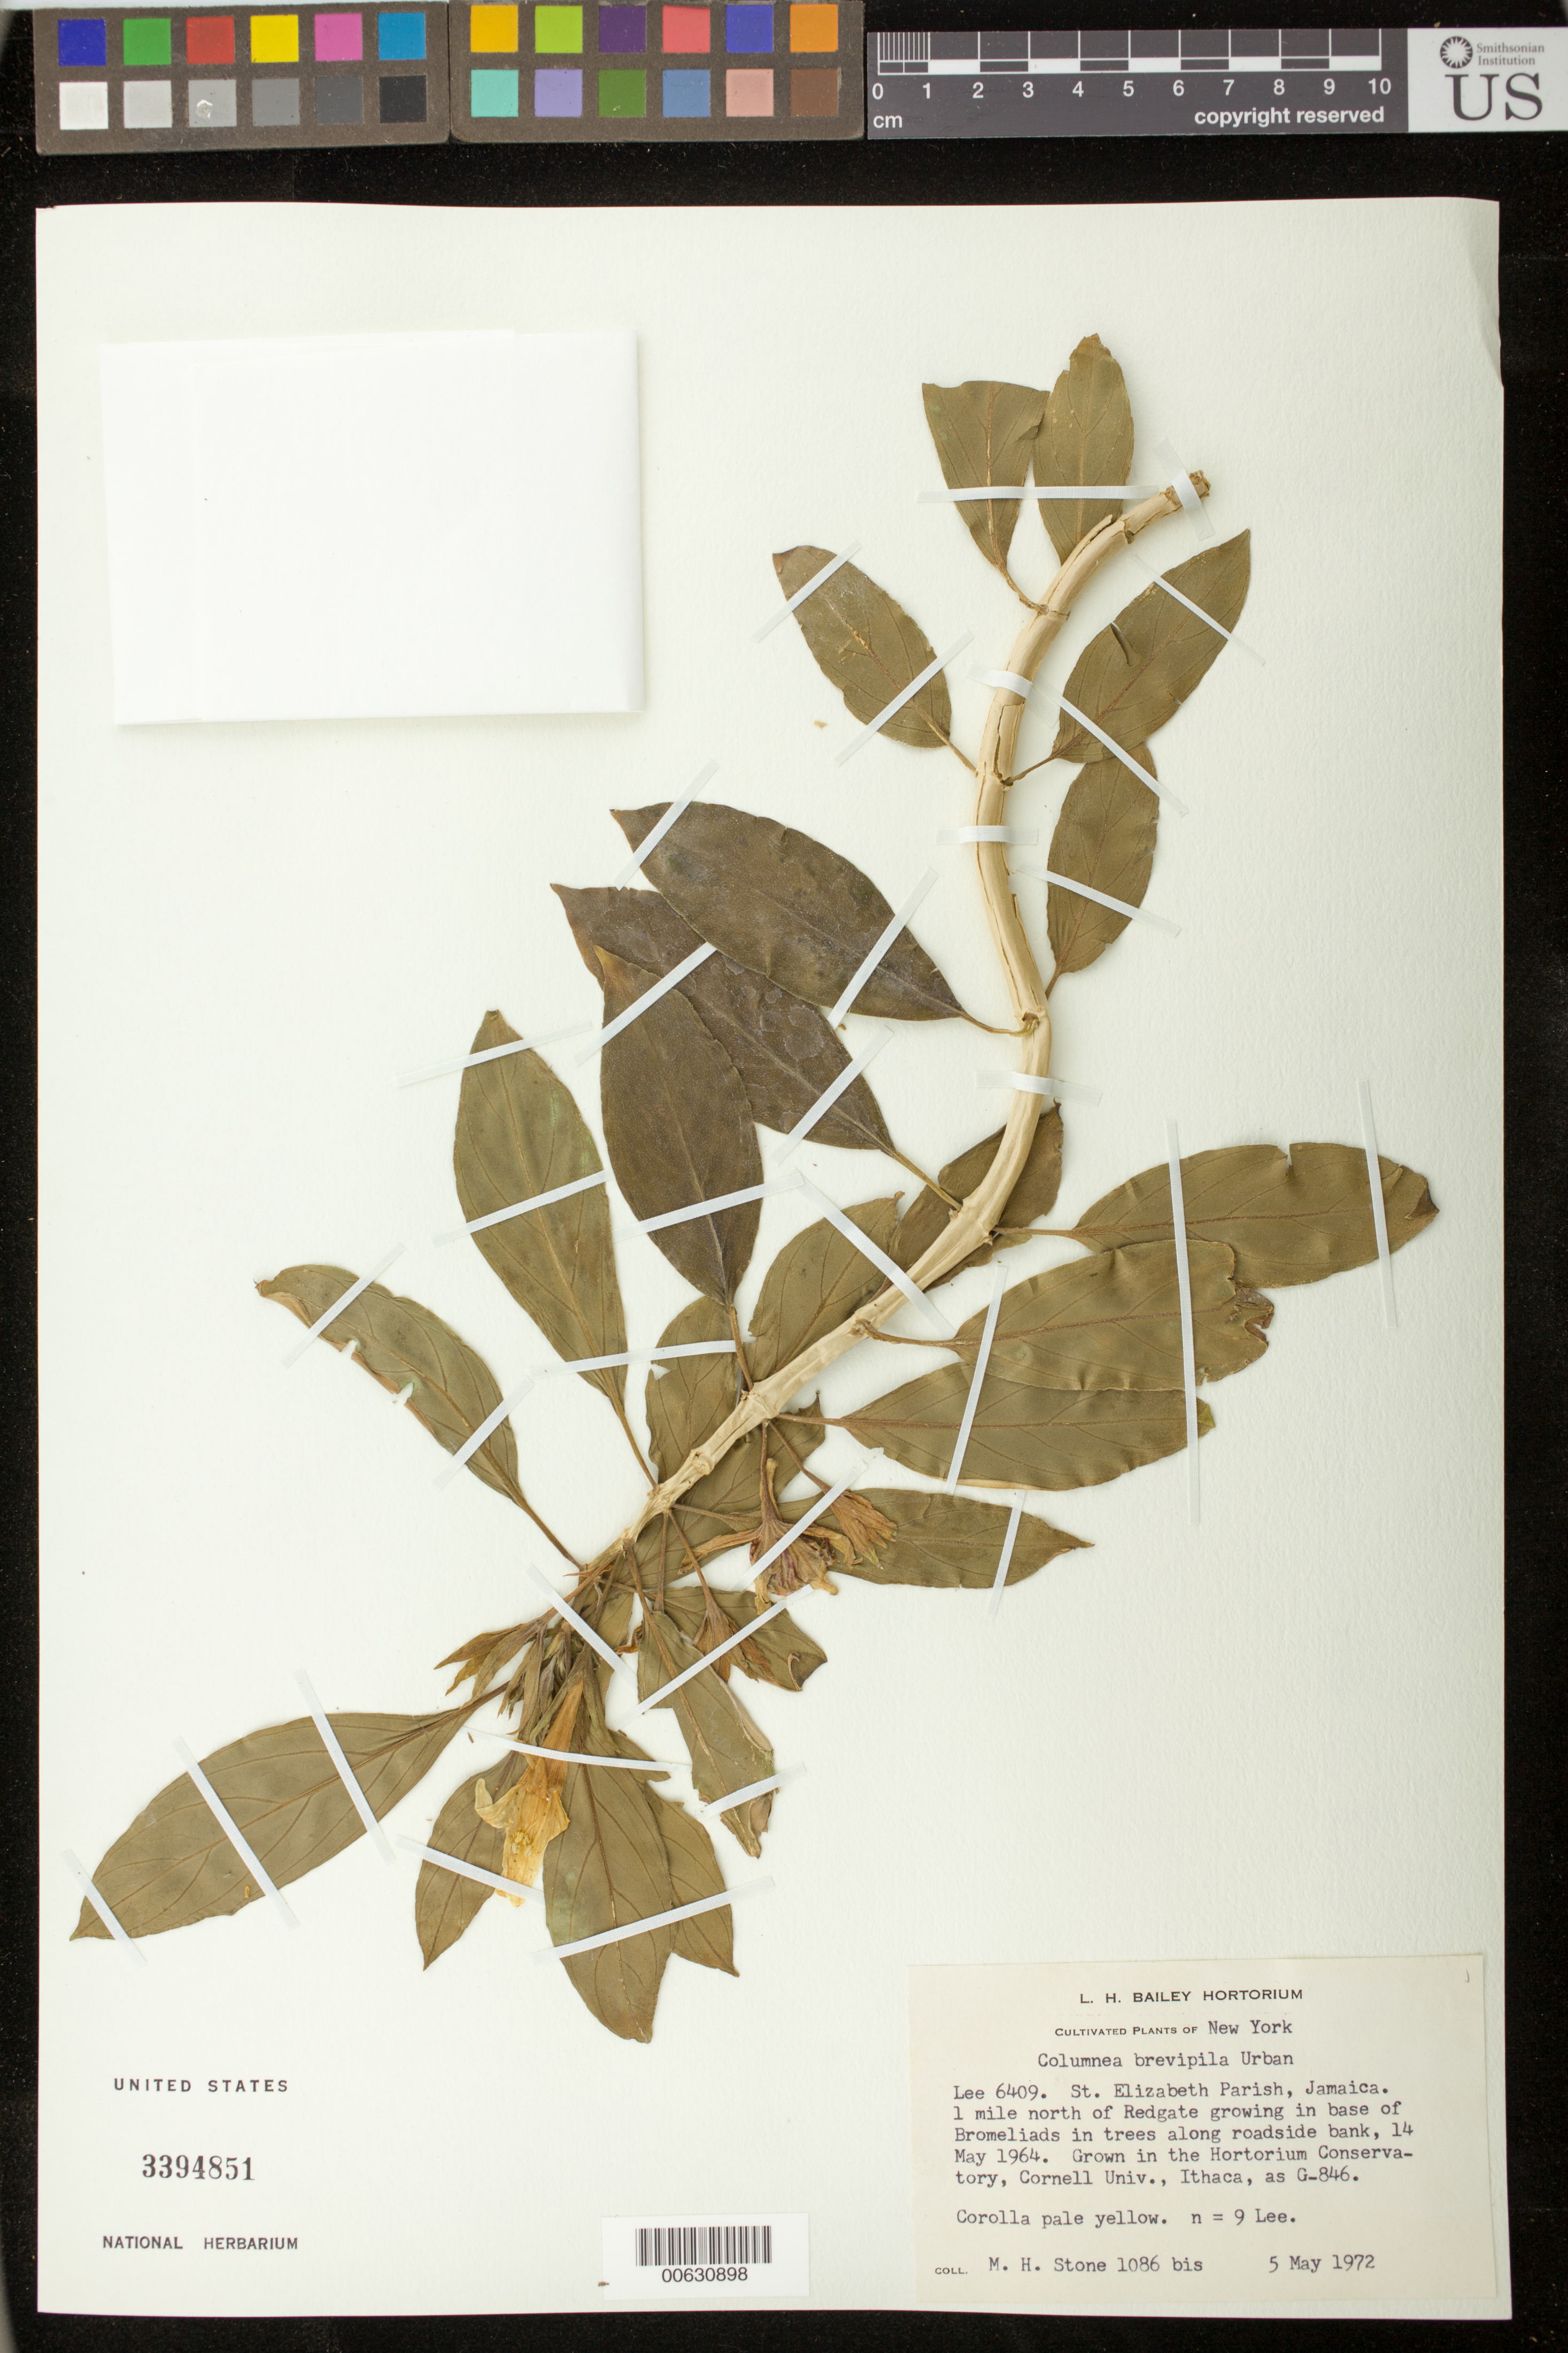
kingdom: Plantae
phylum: Tracheophyta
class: Magnoliopsida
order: Lamiales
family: Gesneriaceae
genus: Columnea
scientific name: Columnea brevipila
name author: Urb.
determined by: Skog, Laurence E.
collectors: M. Stone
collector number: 1086 bis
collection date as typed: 05 May 1972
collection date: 1972-05-05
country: Jamaica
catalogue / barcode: US 3394851